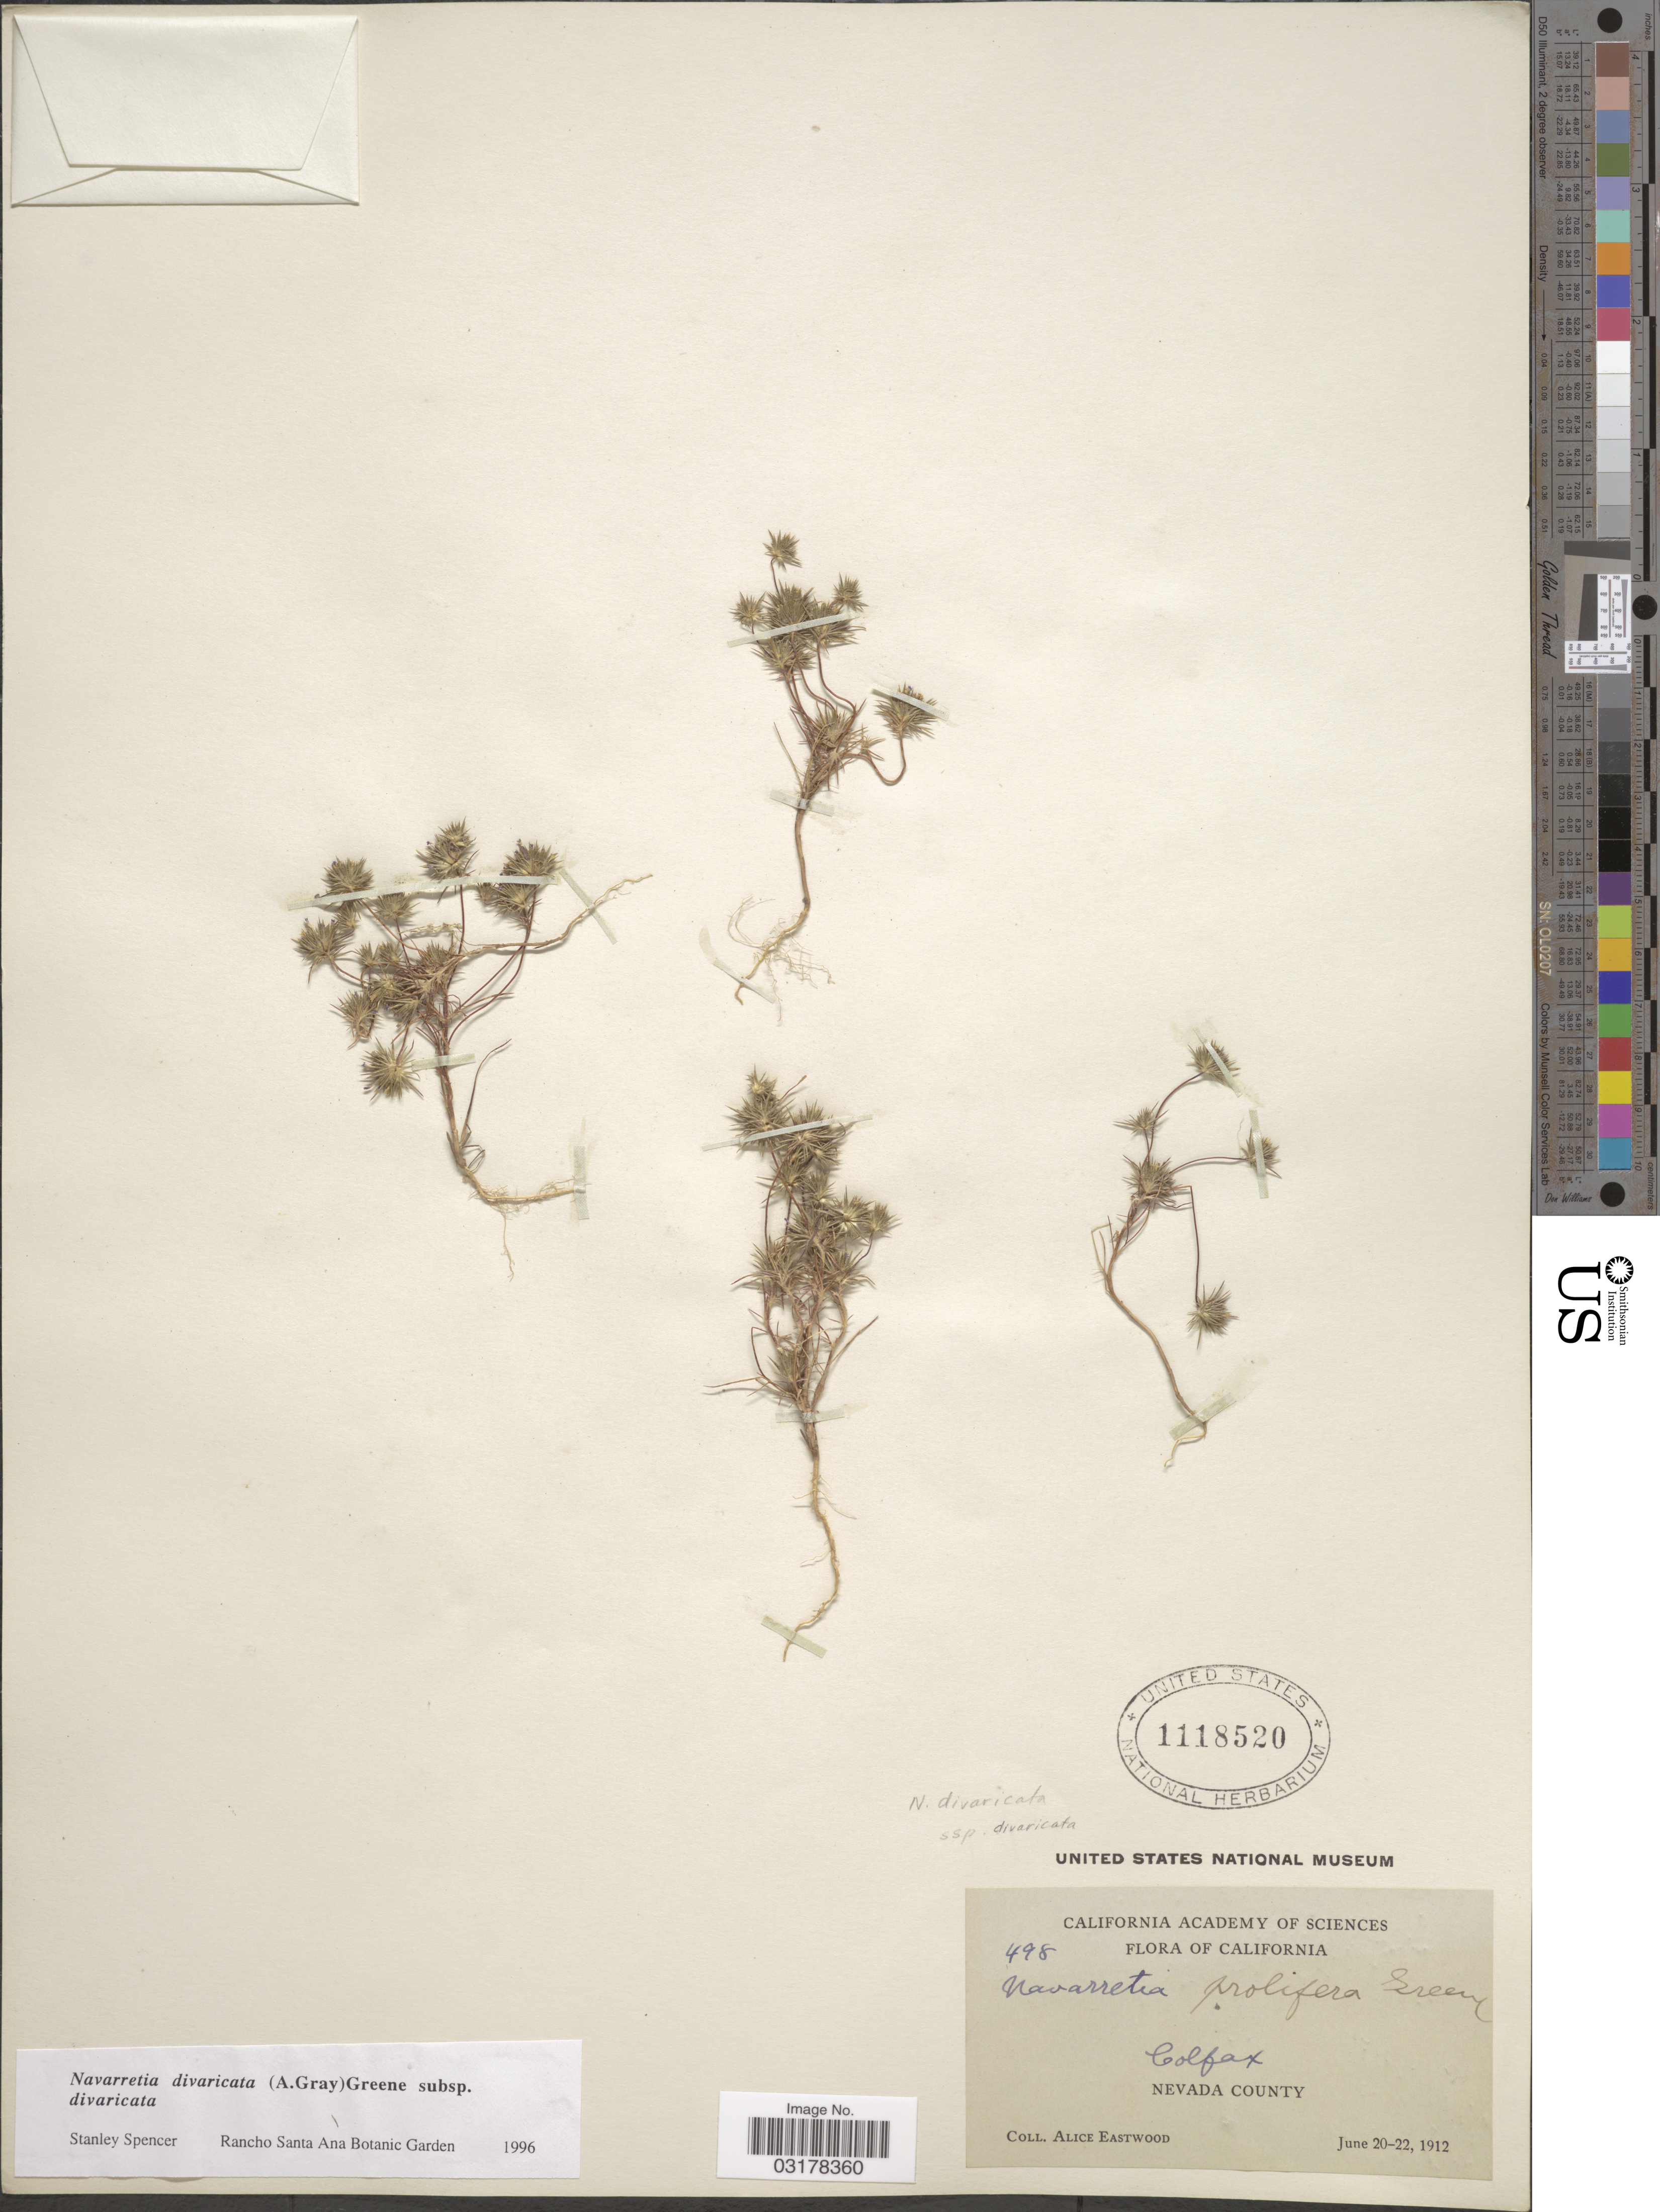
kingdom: Plantae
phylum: Tracheophyta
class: Magnoliopsida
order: Ericales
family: Polemoniaceae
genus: Navarretia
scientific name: Navarretia divaricata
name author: S.W. Greene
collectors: A. Eastwood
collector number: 498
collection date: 1912-06-20/1912-06-22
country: United States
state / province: California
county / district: Nevada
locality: Colfax. Nevada County.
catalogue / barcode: US 1118520